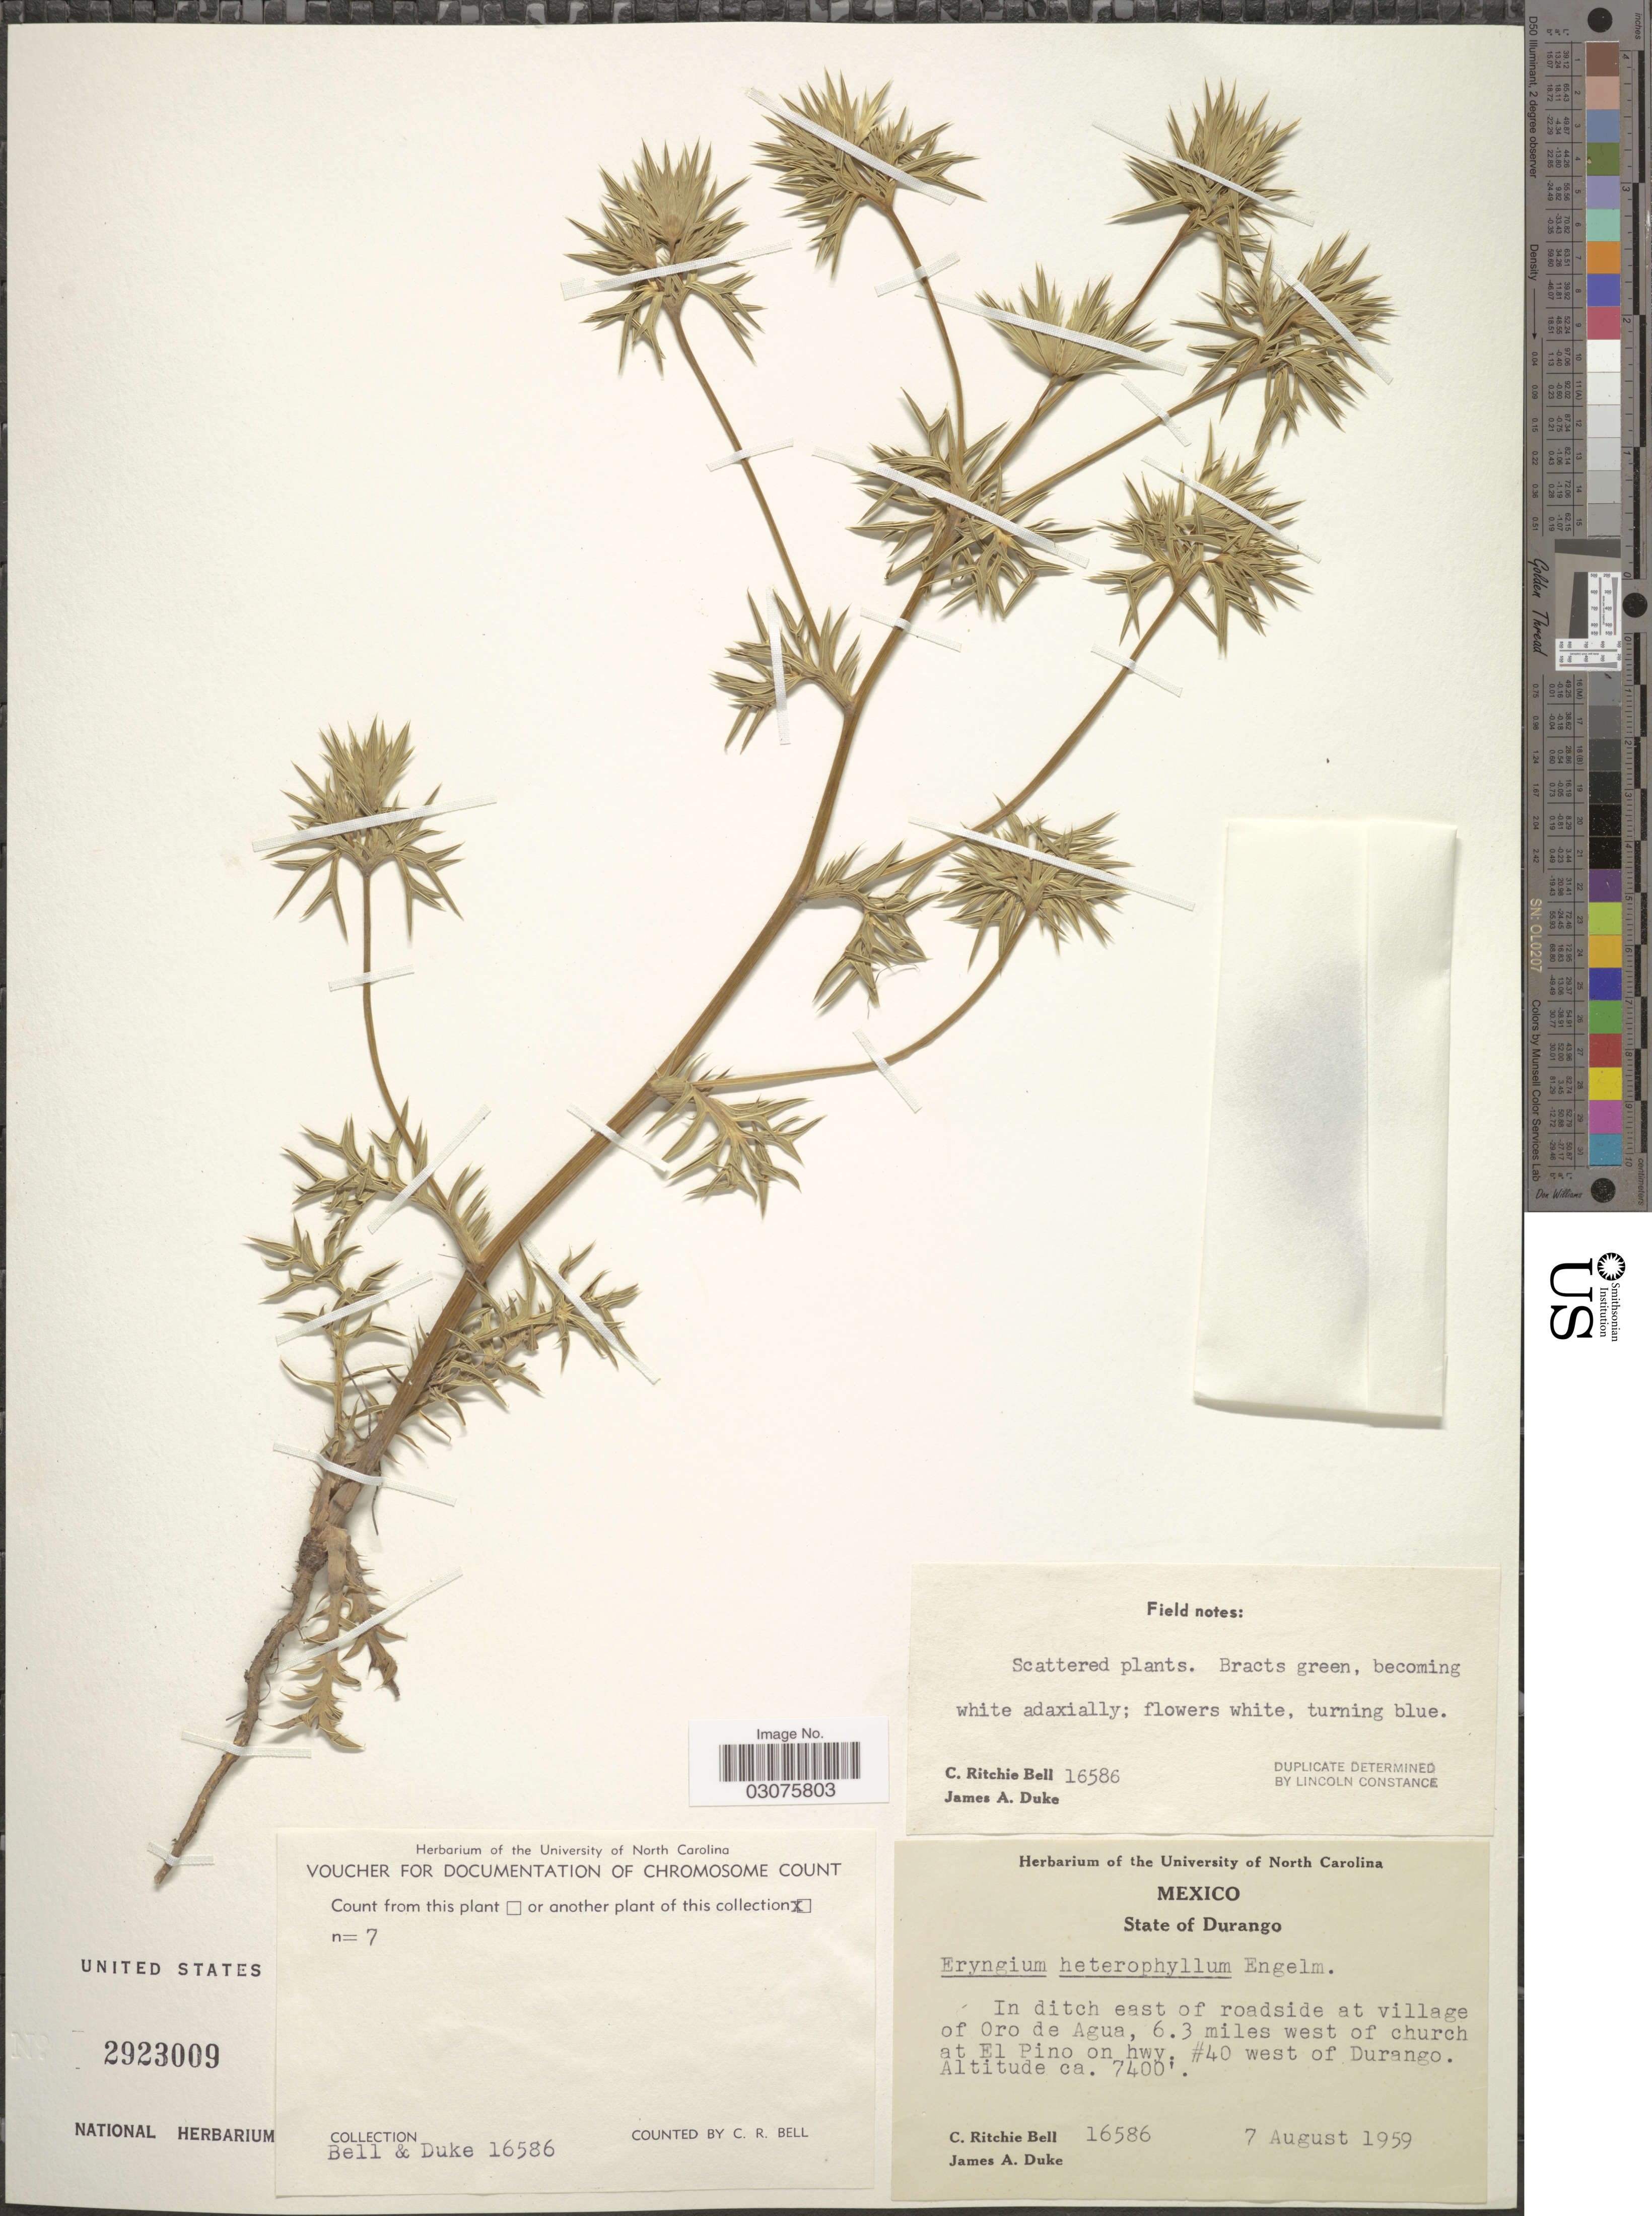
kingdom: Plantae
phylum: Tracheophyta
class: Magnoliopsida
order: Apiales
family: Apiaceae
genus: Eryngium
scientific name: Eryngium heterophyllum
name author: Engelm.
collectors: C. R. Bell & J. A. Duke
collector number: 16586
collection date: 1959-08-07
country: Mexico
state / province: Durango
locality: State of Durango. In ditch east of roadside at village of Oro de Agua, 6.3 miles west of church at El Pino on hwy, #40 west of Durango.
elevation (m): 2256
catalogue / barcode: US 2923009